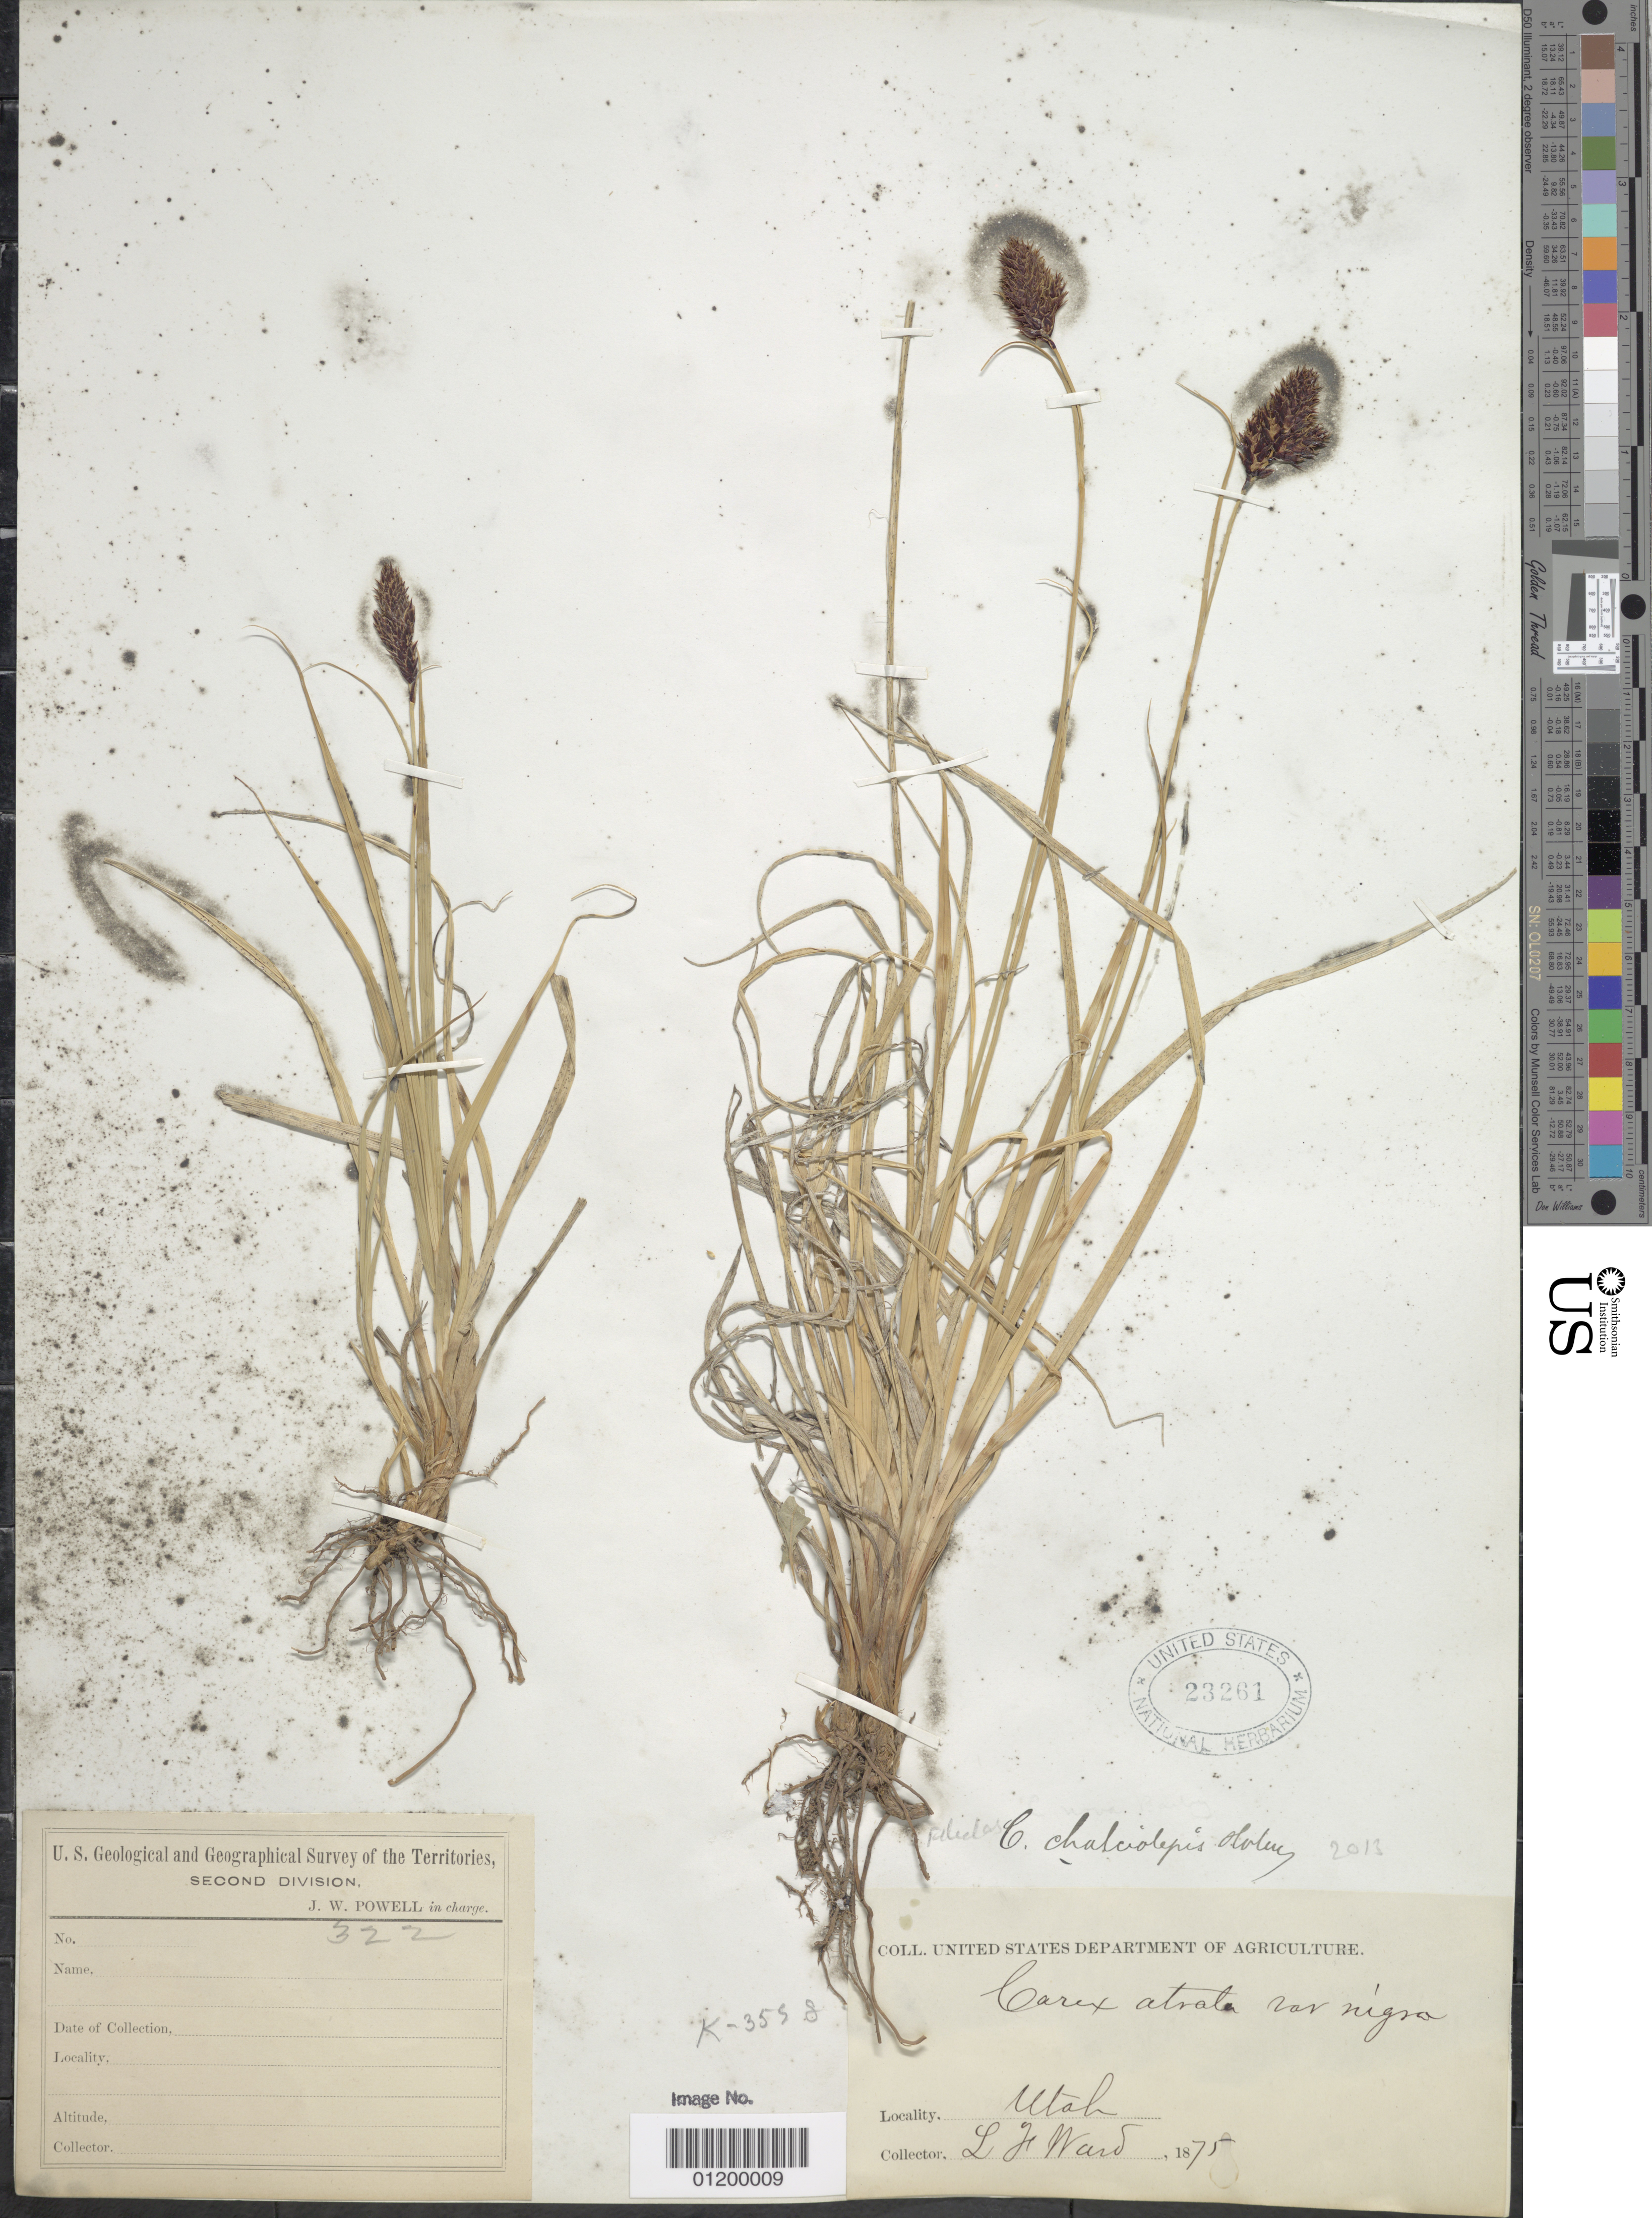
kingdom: Plantae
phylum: Tracheophyta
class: Liliopsida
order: Poales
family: Cyperaceae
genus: Carex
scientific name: Carex chalciolepis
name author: Holm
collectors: L. F. Ward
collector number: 322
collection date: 1875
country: United States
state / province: Utah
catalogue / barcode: US 23261